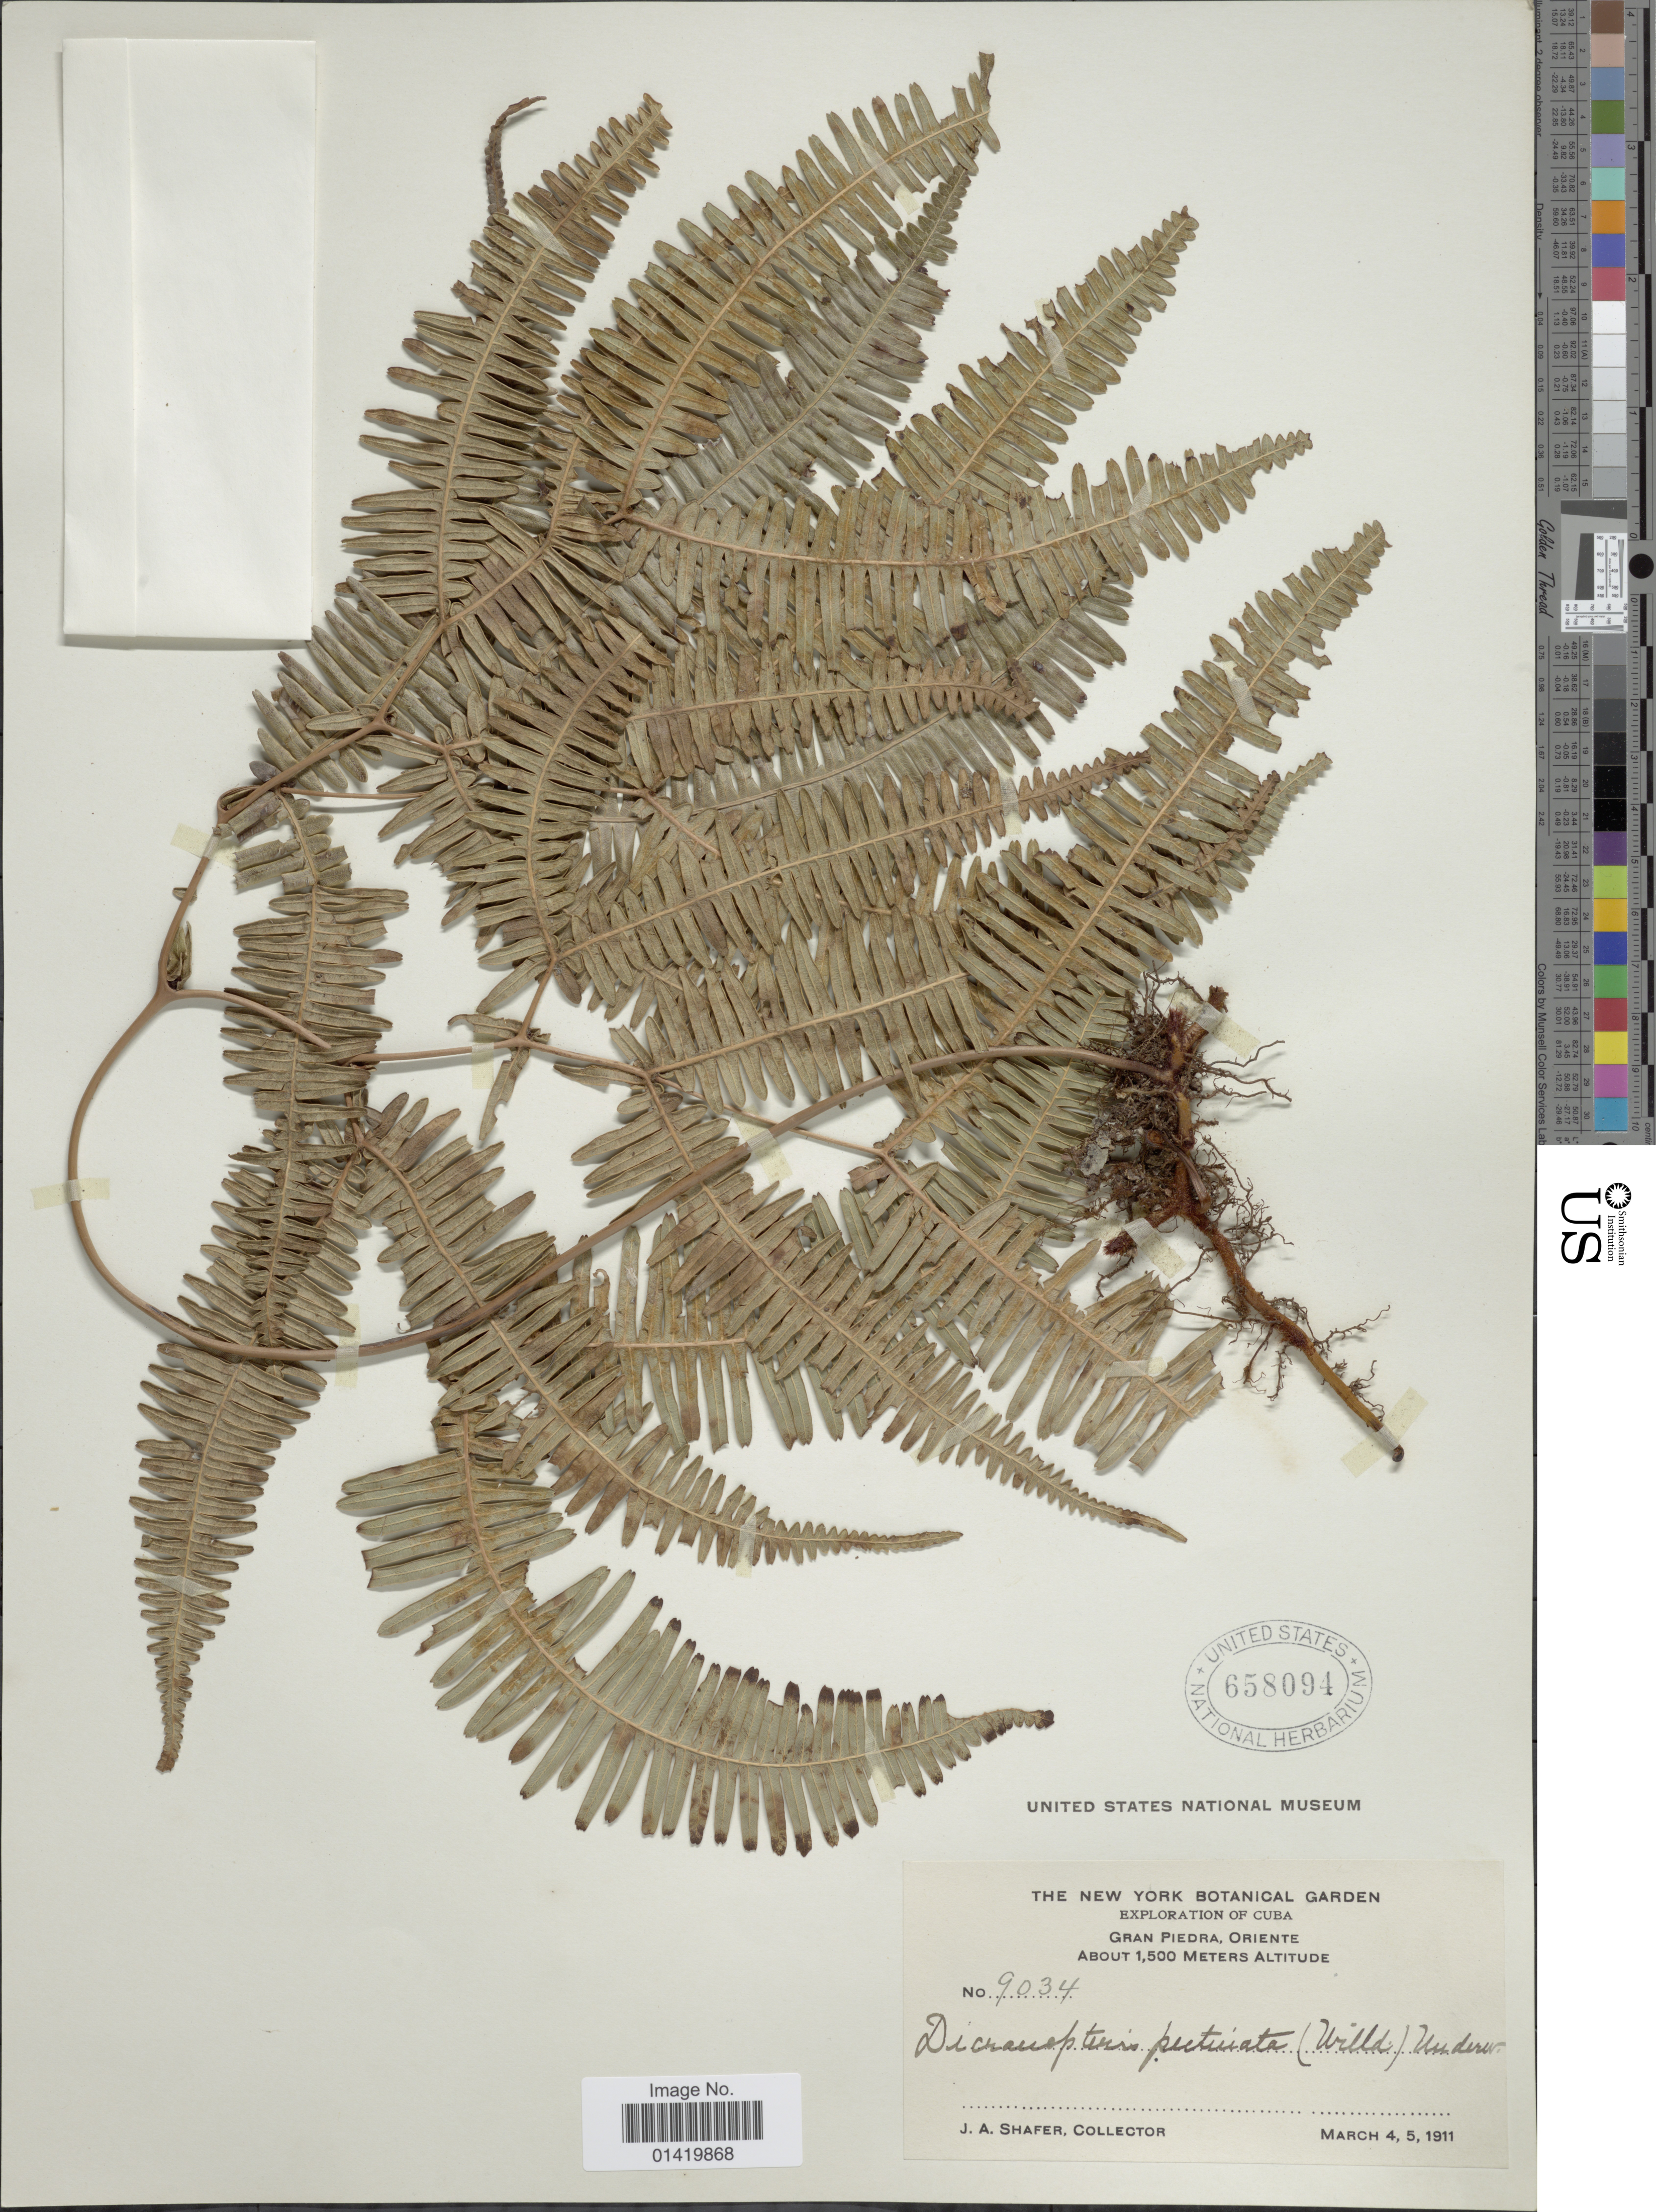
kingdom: Plantae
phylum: Tracheophyta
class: Polypodiopsida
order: Gleicheniales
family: Gleicheniaceae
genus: Gleichenella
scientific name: Gleichenella pectinata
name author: (Willd.) Ching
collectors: J. A. Shafer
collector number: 9034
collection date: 1911-03-04/1911-03-05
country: Cuba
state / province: Oriente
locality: Gran Piedra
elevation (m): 1500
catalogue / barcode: US 658094